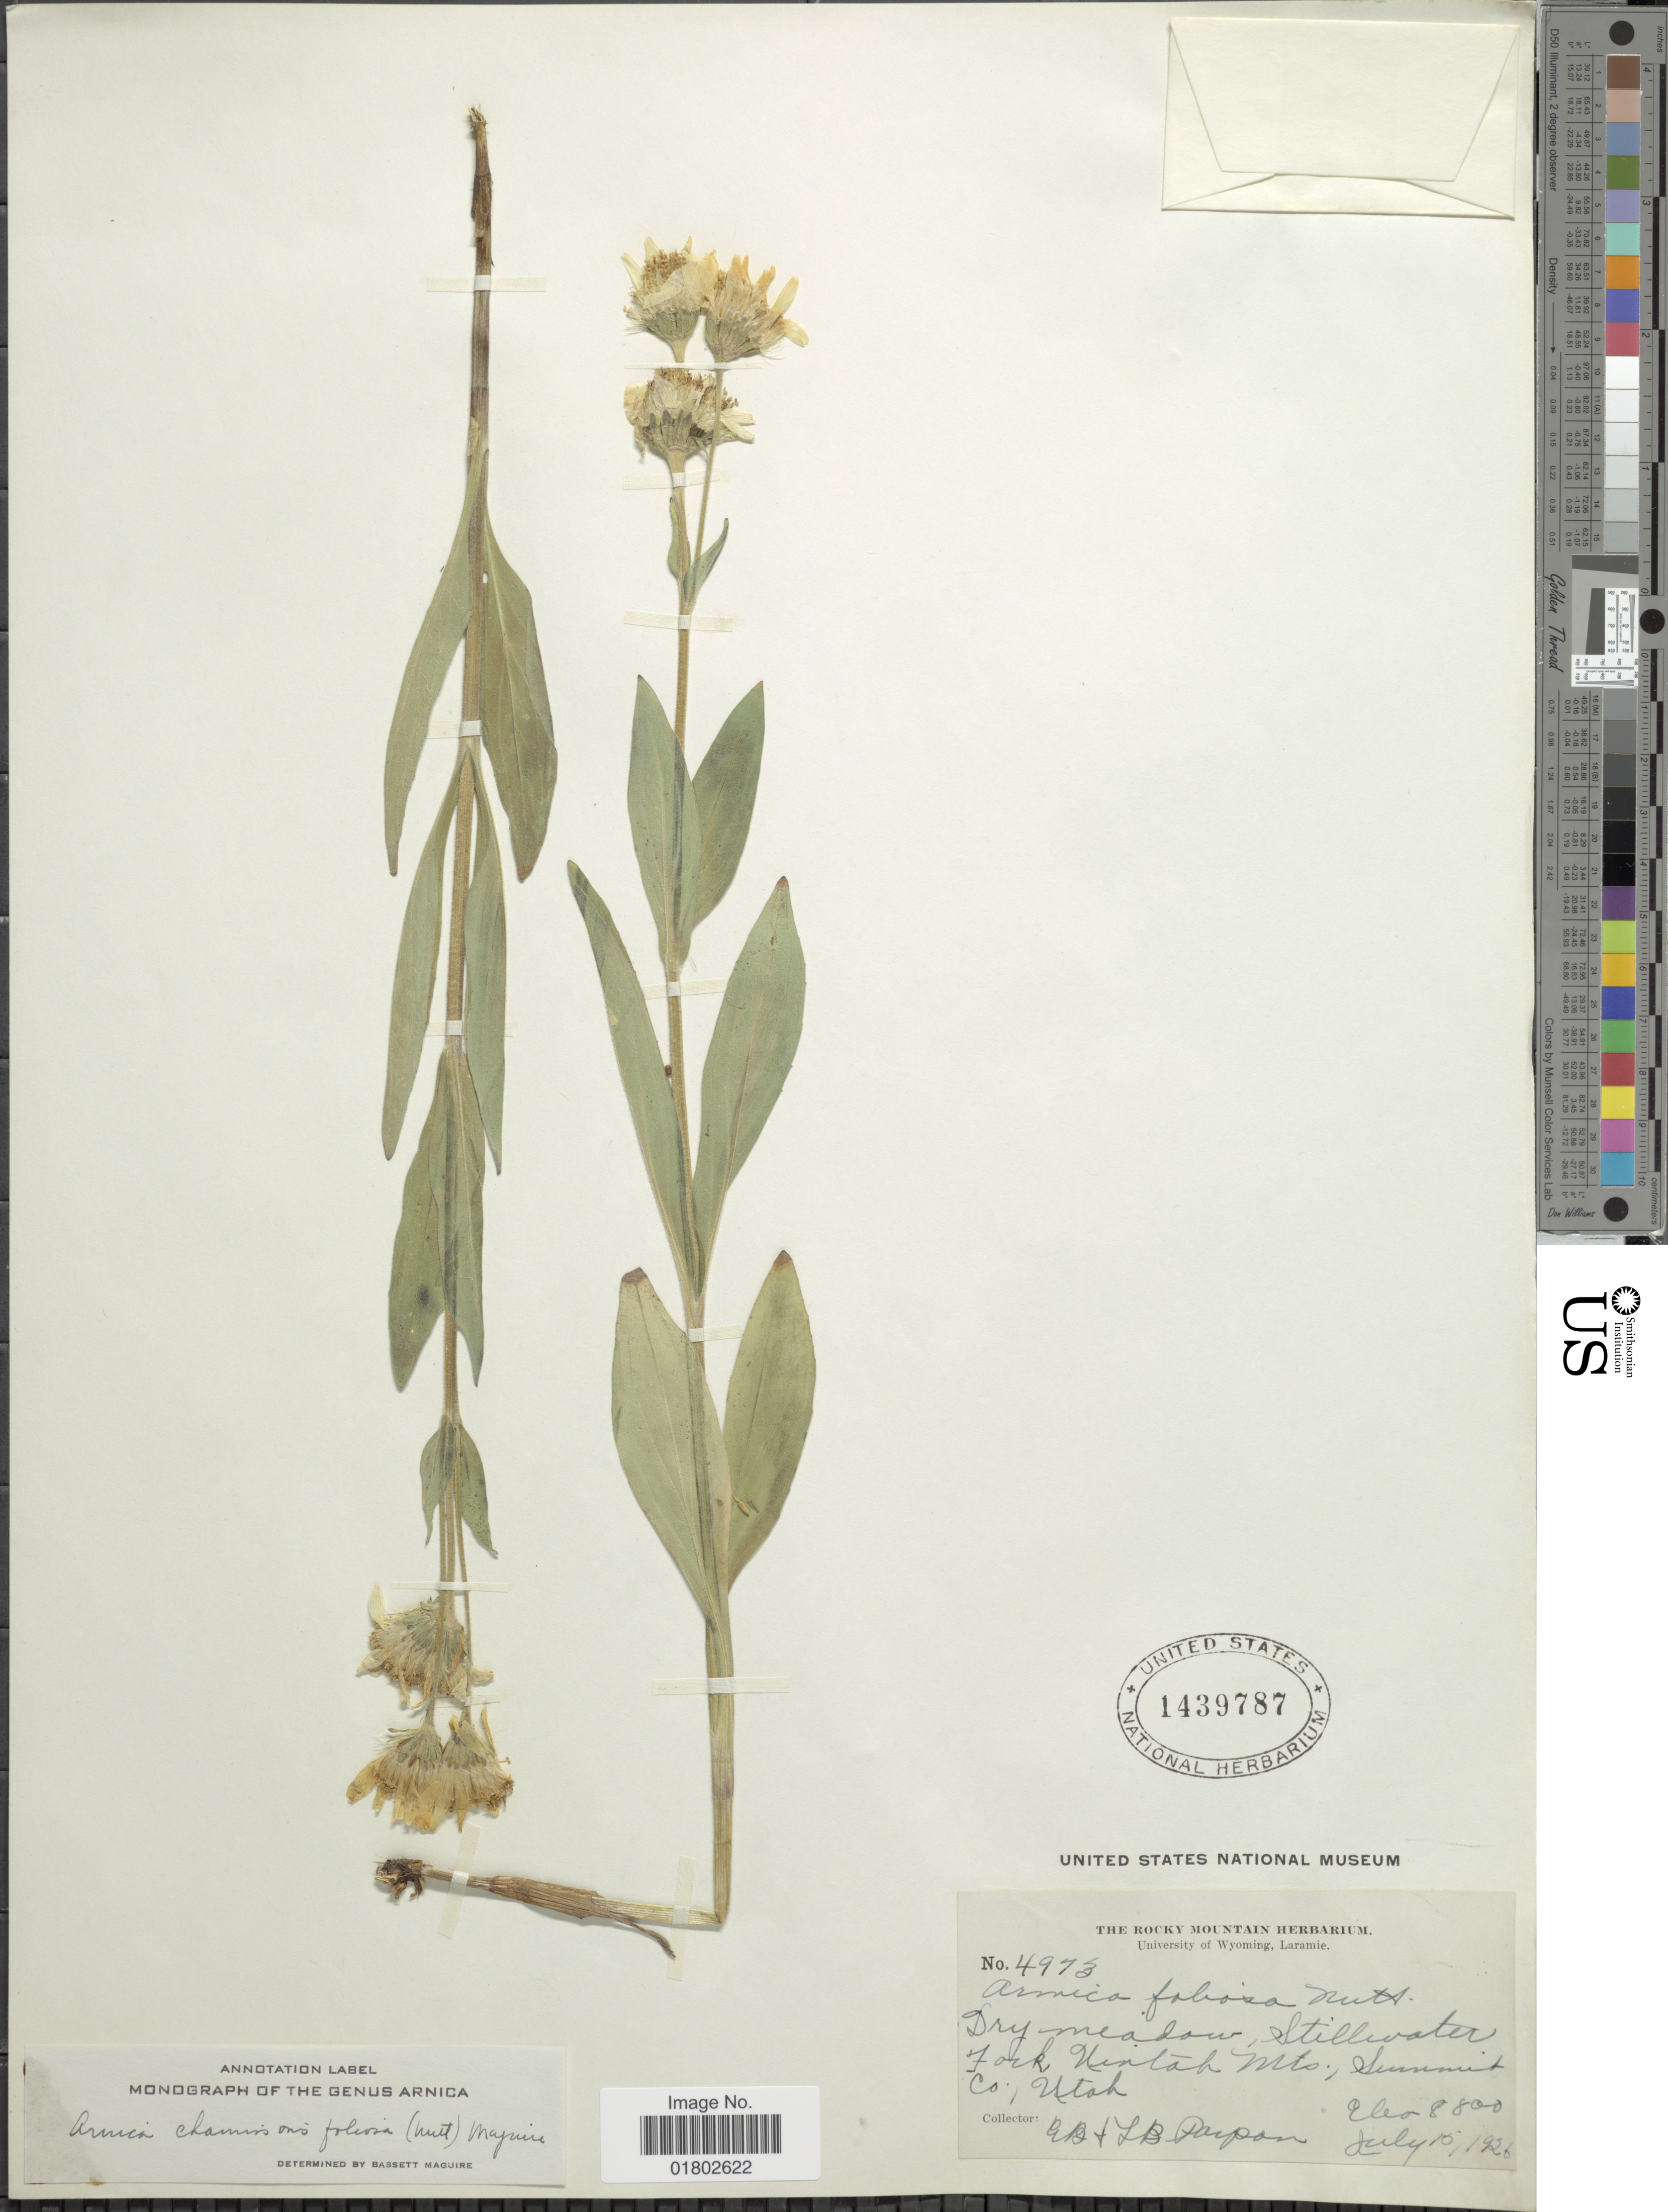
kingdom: Plantae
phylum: Tracheophyta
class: Magnoliopsida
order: Asterales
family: Asteraceae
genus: Arnica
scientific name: Arnica chamissonis subsp. foliosa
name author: (Nutt.) Maguire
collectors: E. Paipan & L. Paipan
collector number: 4973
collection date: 1926-07-15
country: United States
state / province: Utah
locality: Fork Uintah Mts., Summit Co.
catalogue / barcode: US 1439787